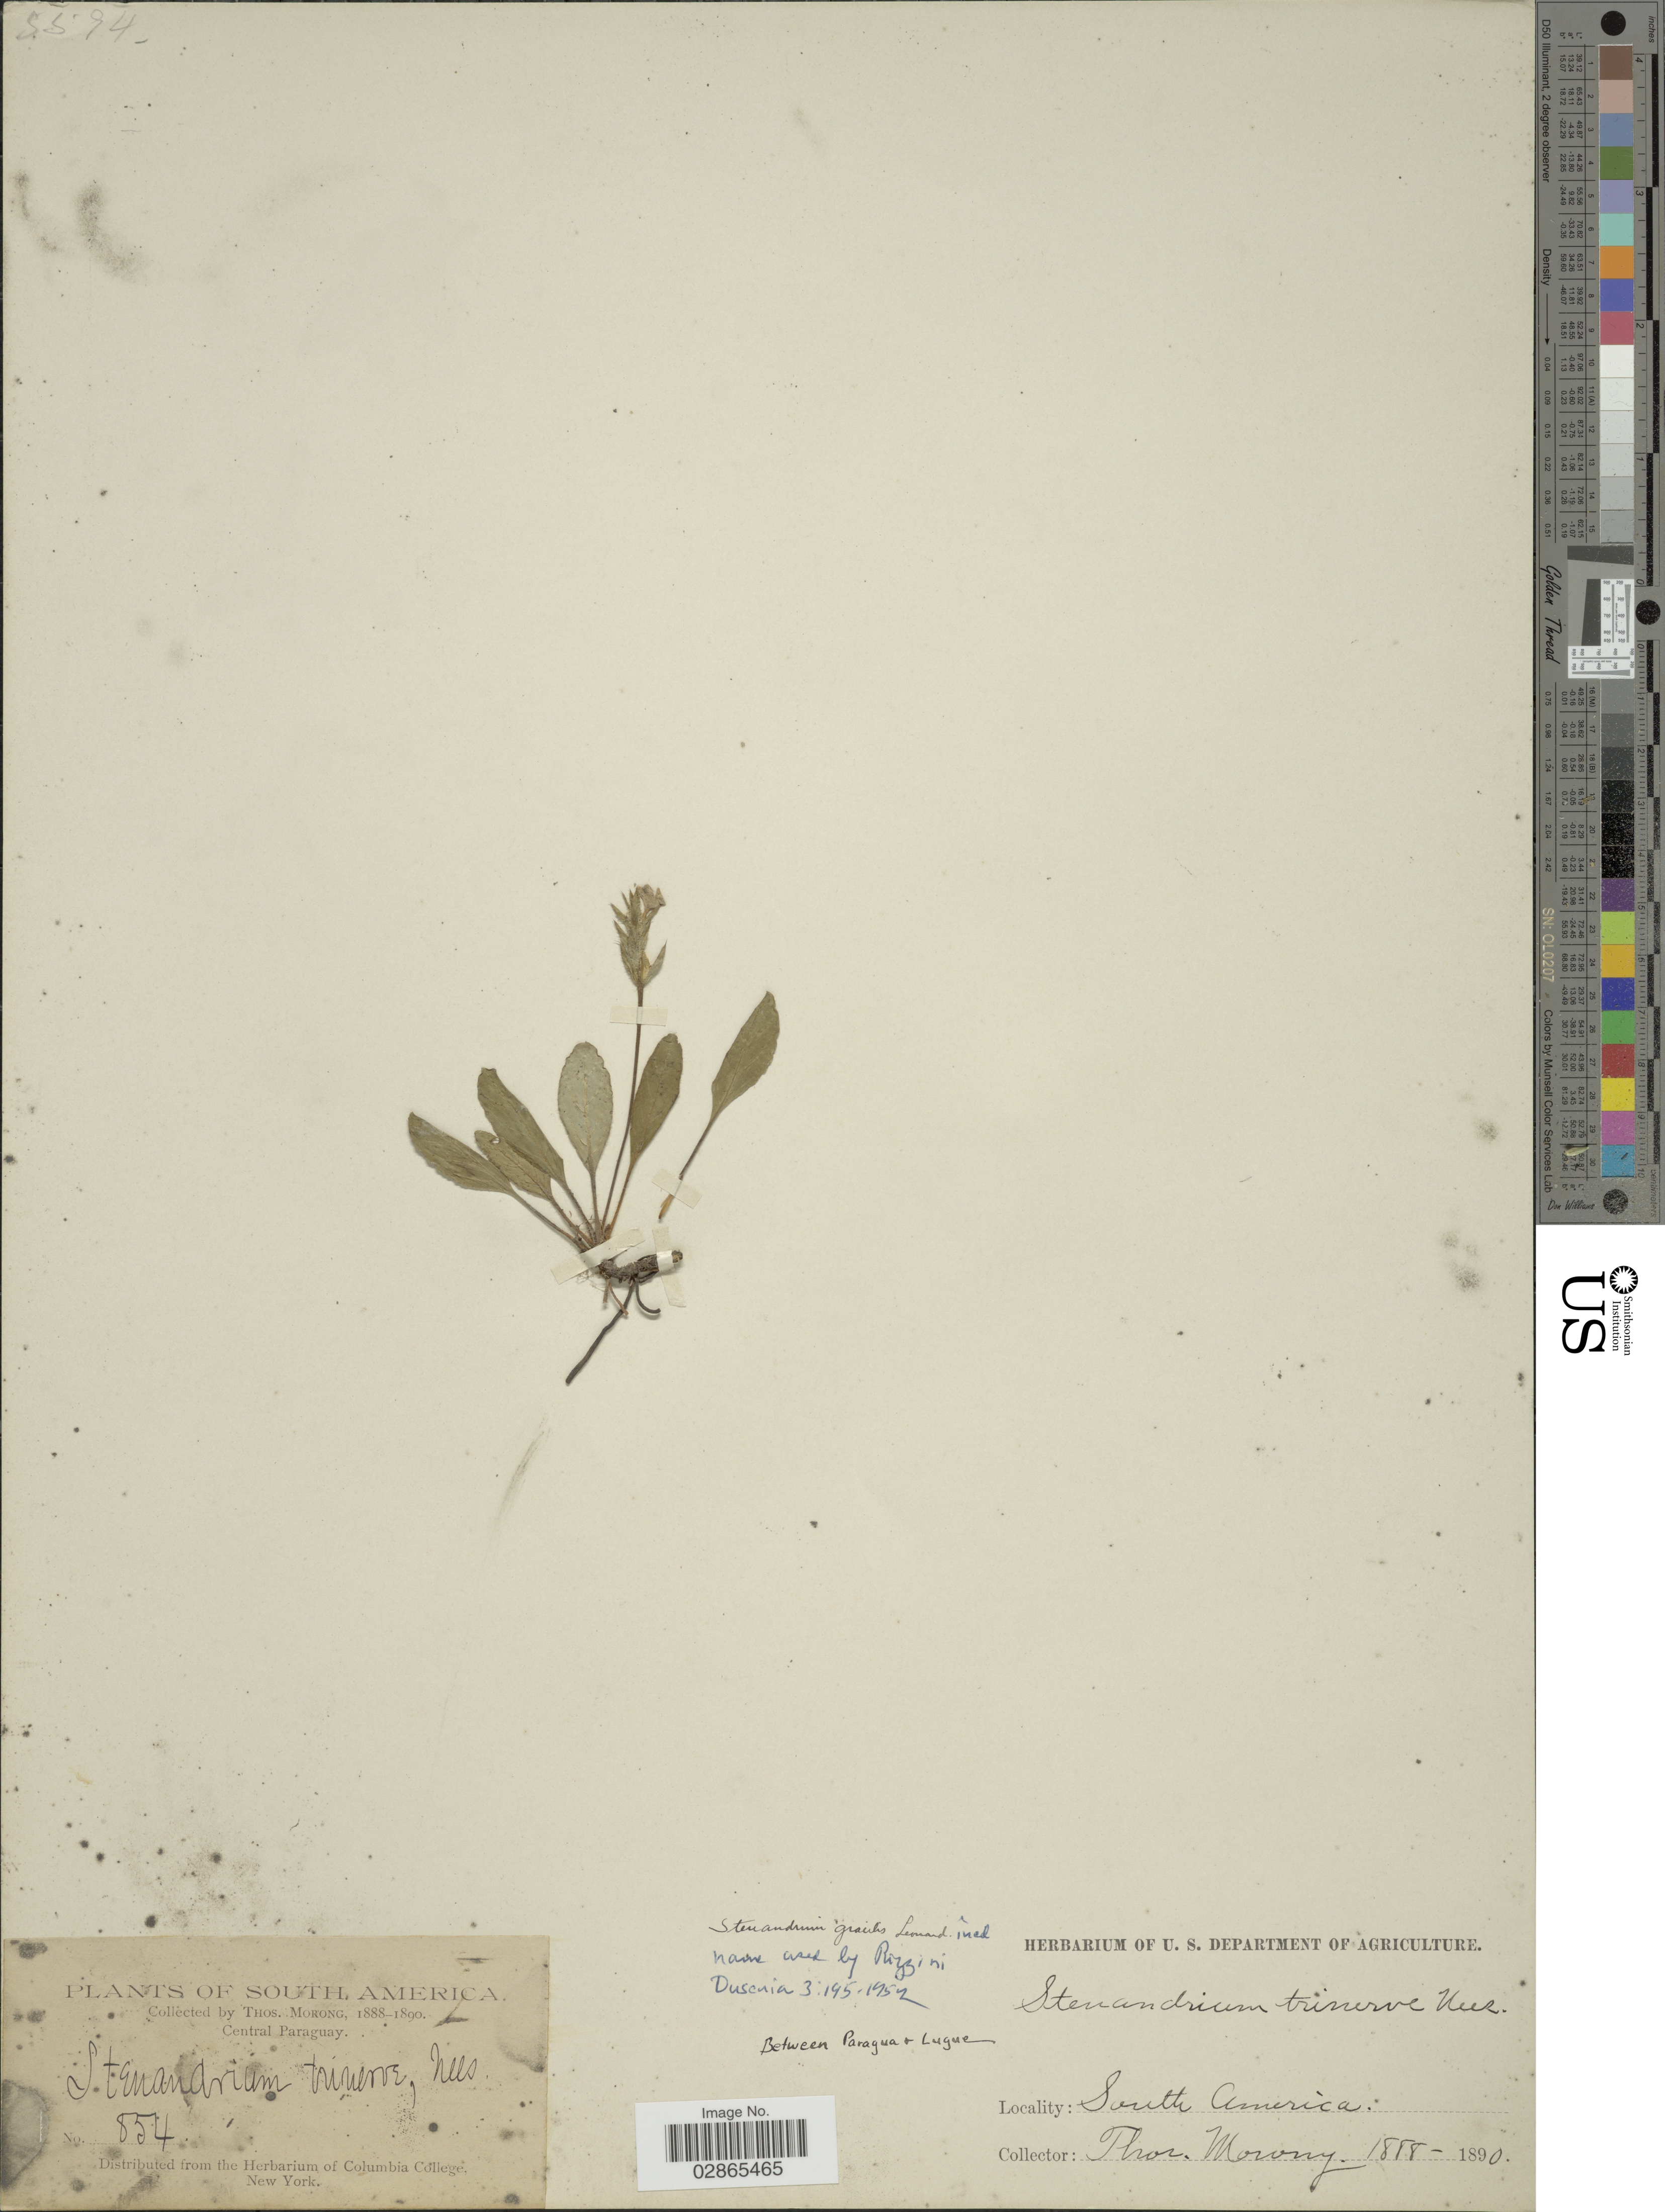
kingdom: Plantae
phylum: Tracheophyta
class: Magnoliopsida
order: Lamiales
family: Acanthaceae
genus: Stenandrium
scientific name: Stenandrium sp.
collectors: ex herb. T. Morong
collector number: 854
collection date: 1888/1890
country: Paraguay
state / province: Central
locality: Between Paragua & Lugue.